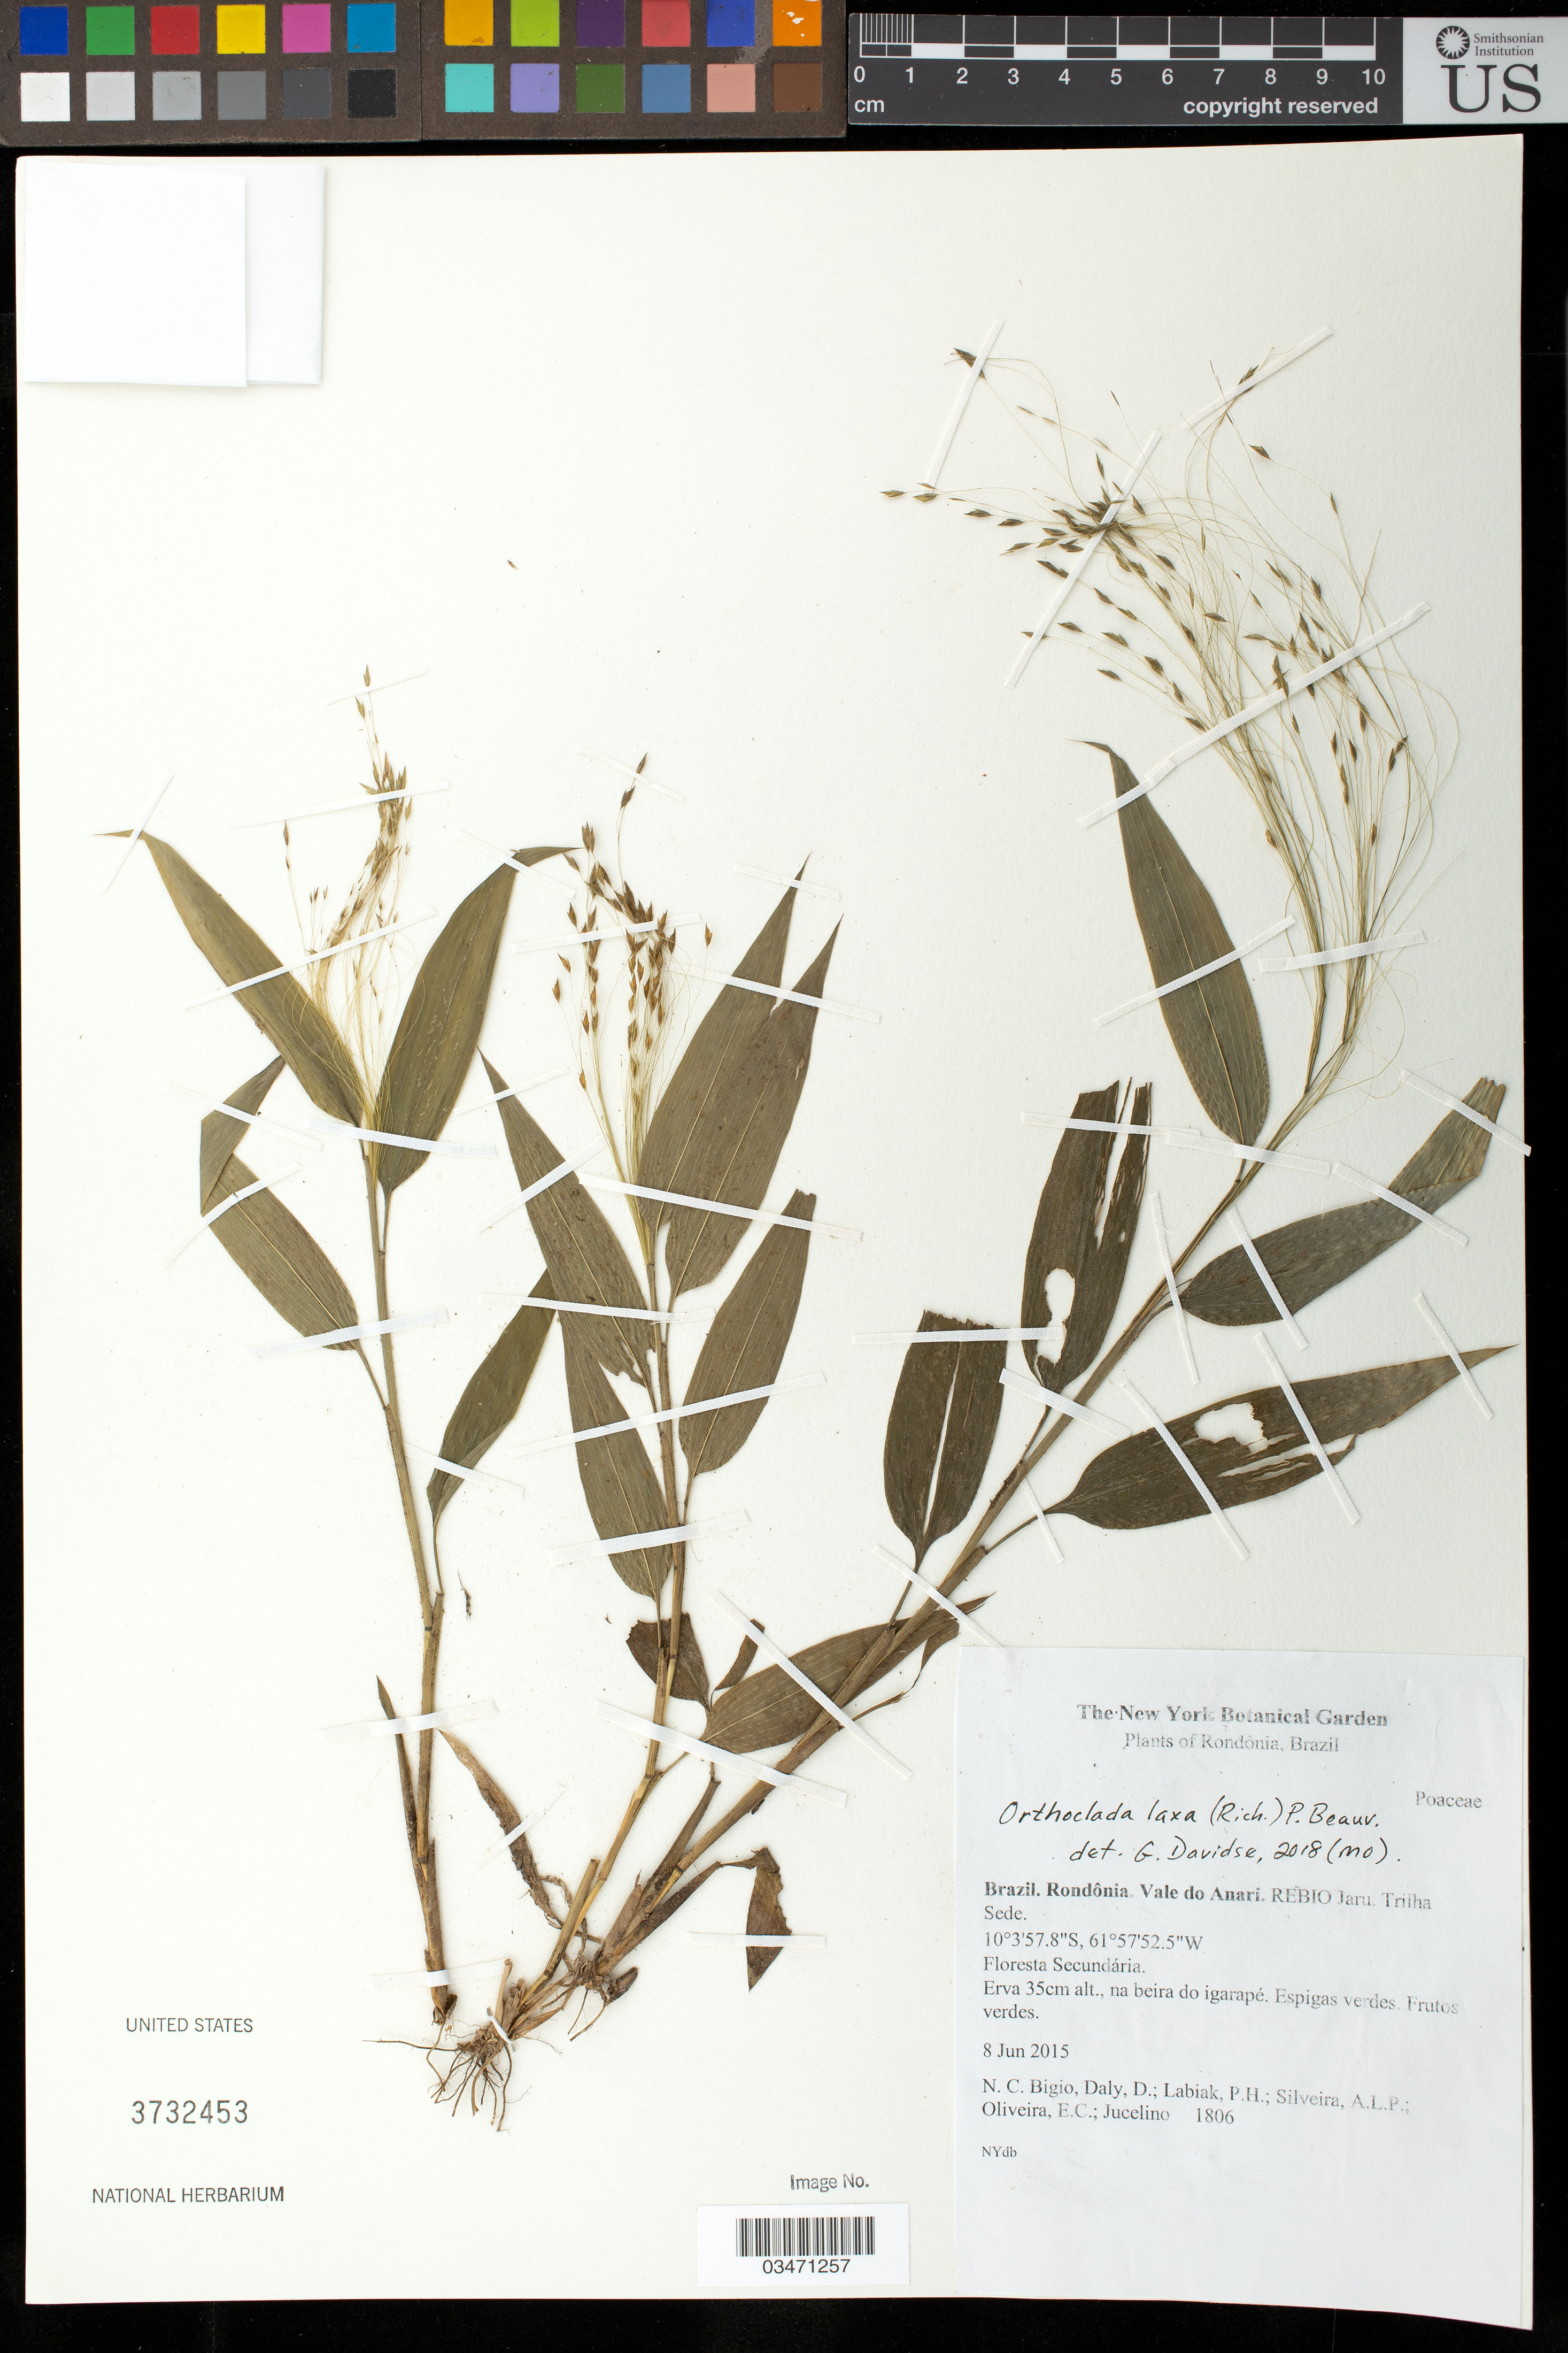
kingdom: Plantae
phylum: Tracheophyta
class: Liliopsida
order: Poales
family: Poaceae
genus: Orthoclada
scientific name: Orthoclada laxa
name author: P. Beauv.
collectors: N. C. Bigio, D. Daly, P. H. Labiak, -. Silveira, E. Oliveira & -. Jucelino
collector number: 1806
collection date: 2015-06-08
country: Brazil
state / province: Rondônia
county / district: Vale do Anari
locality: REBIO Jaru. Trilha Sede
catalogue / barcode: US 3732453